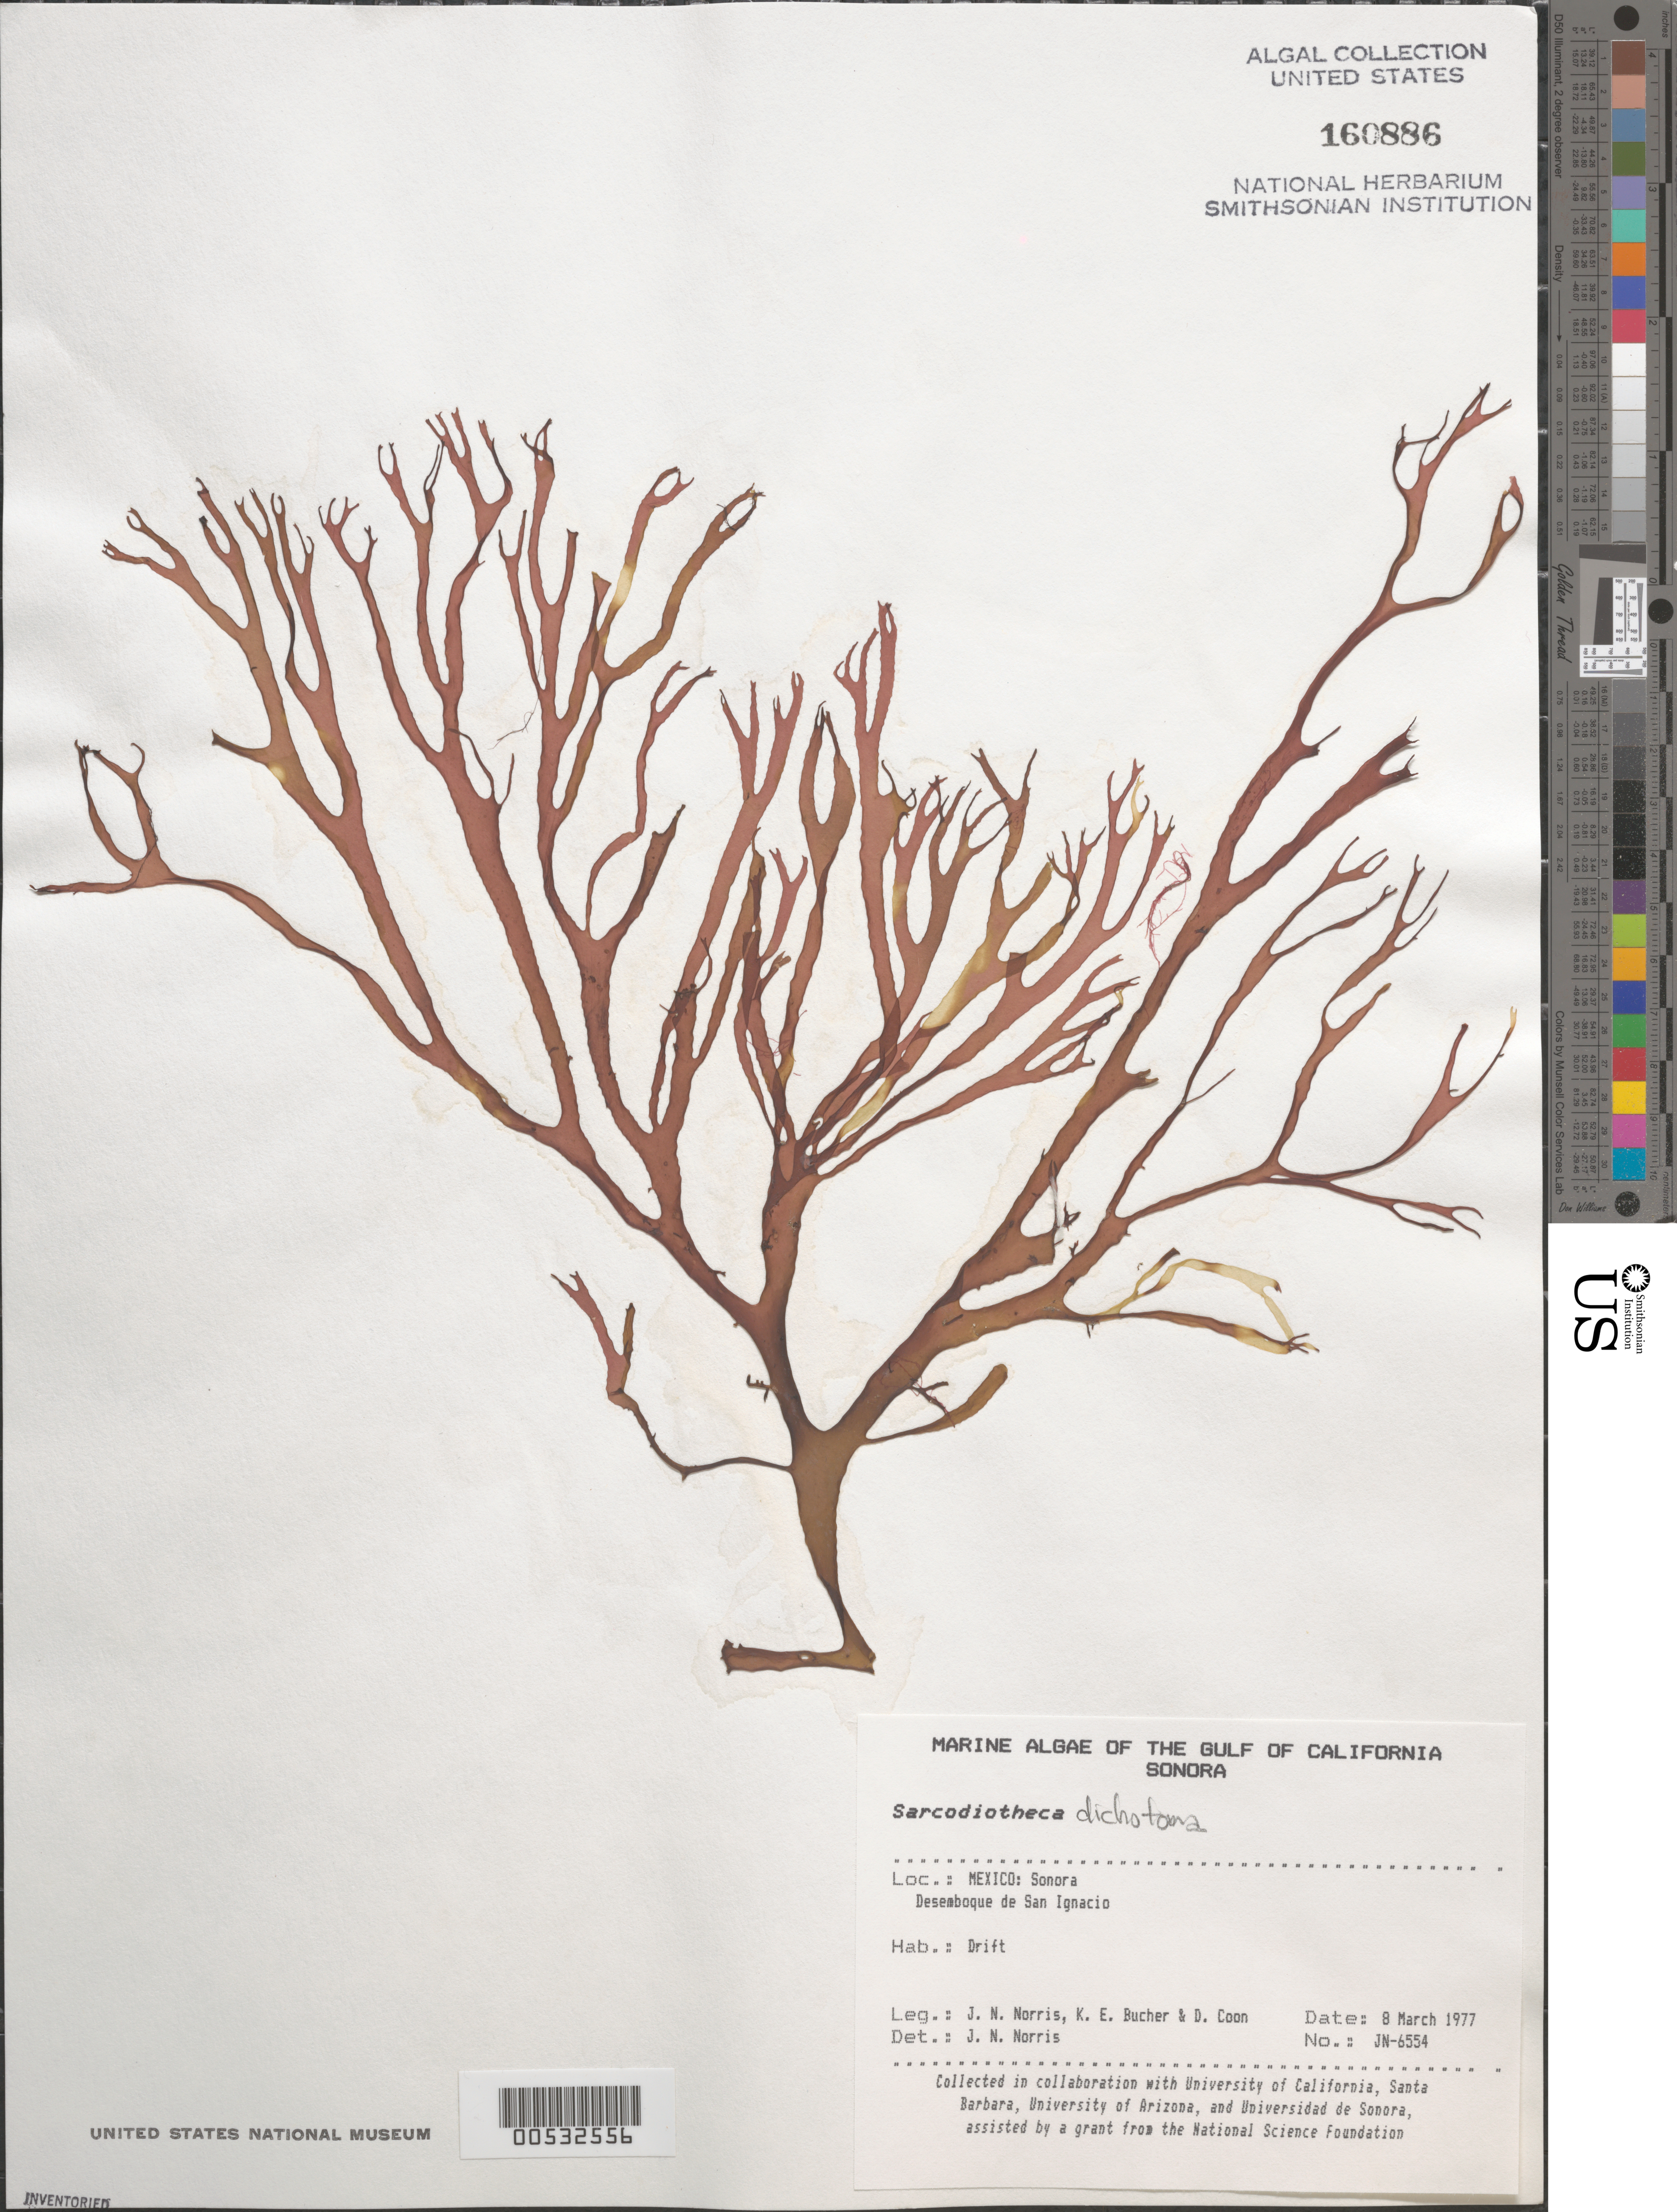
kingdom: Plantae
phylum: Rhodophyta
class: Florideophyceae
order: Gigartinales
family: Solieriaceae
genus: Sarcodiotheca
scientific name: Sarcodiotheca dichotoma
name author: (M. Howe) E.Y. Dawson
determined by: Norris, James N.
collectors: J. N. Norris, K. E. Bucher & D. Coon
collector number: JN-6554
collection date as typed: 08 Mar 1977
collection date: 1977-03-08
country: Mexico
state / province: Sonora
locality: Desemboque de San Ignacio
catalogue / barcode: US 160886